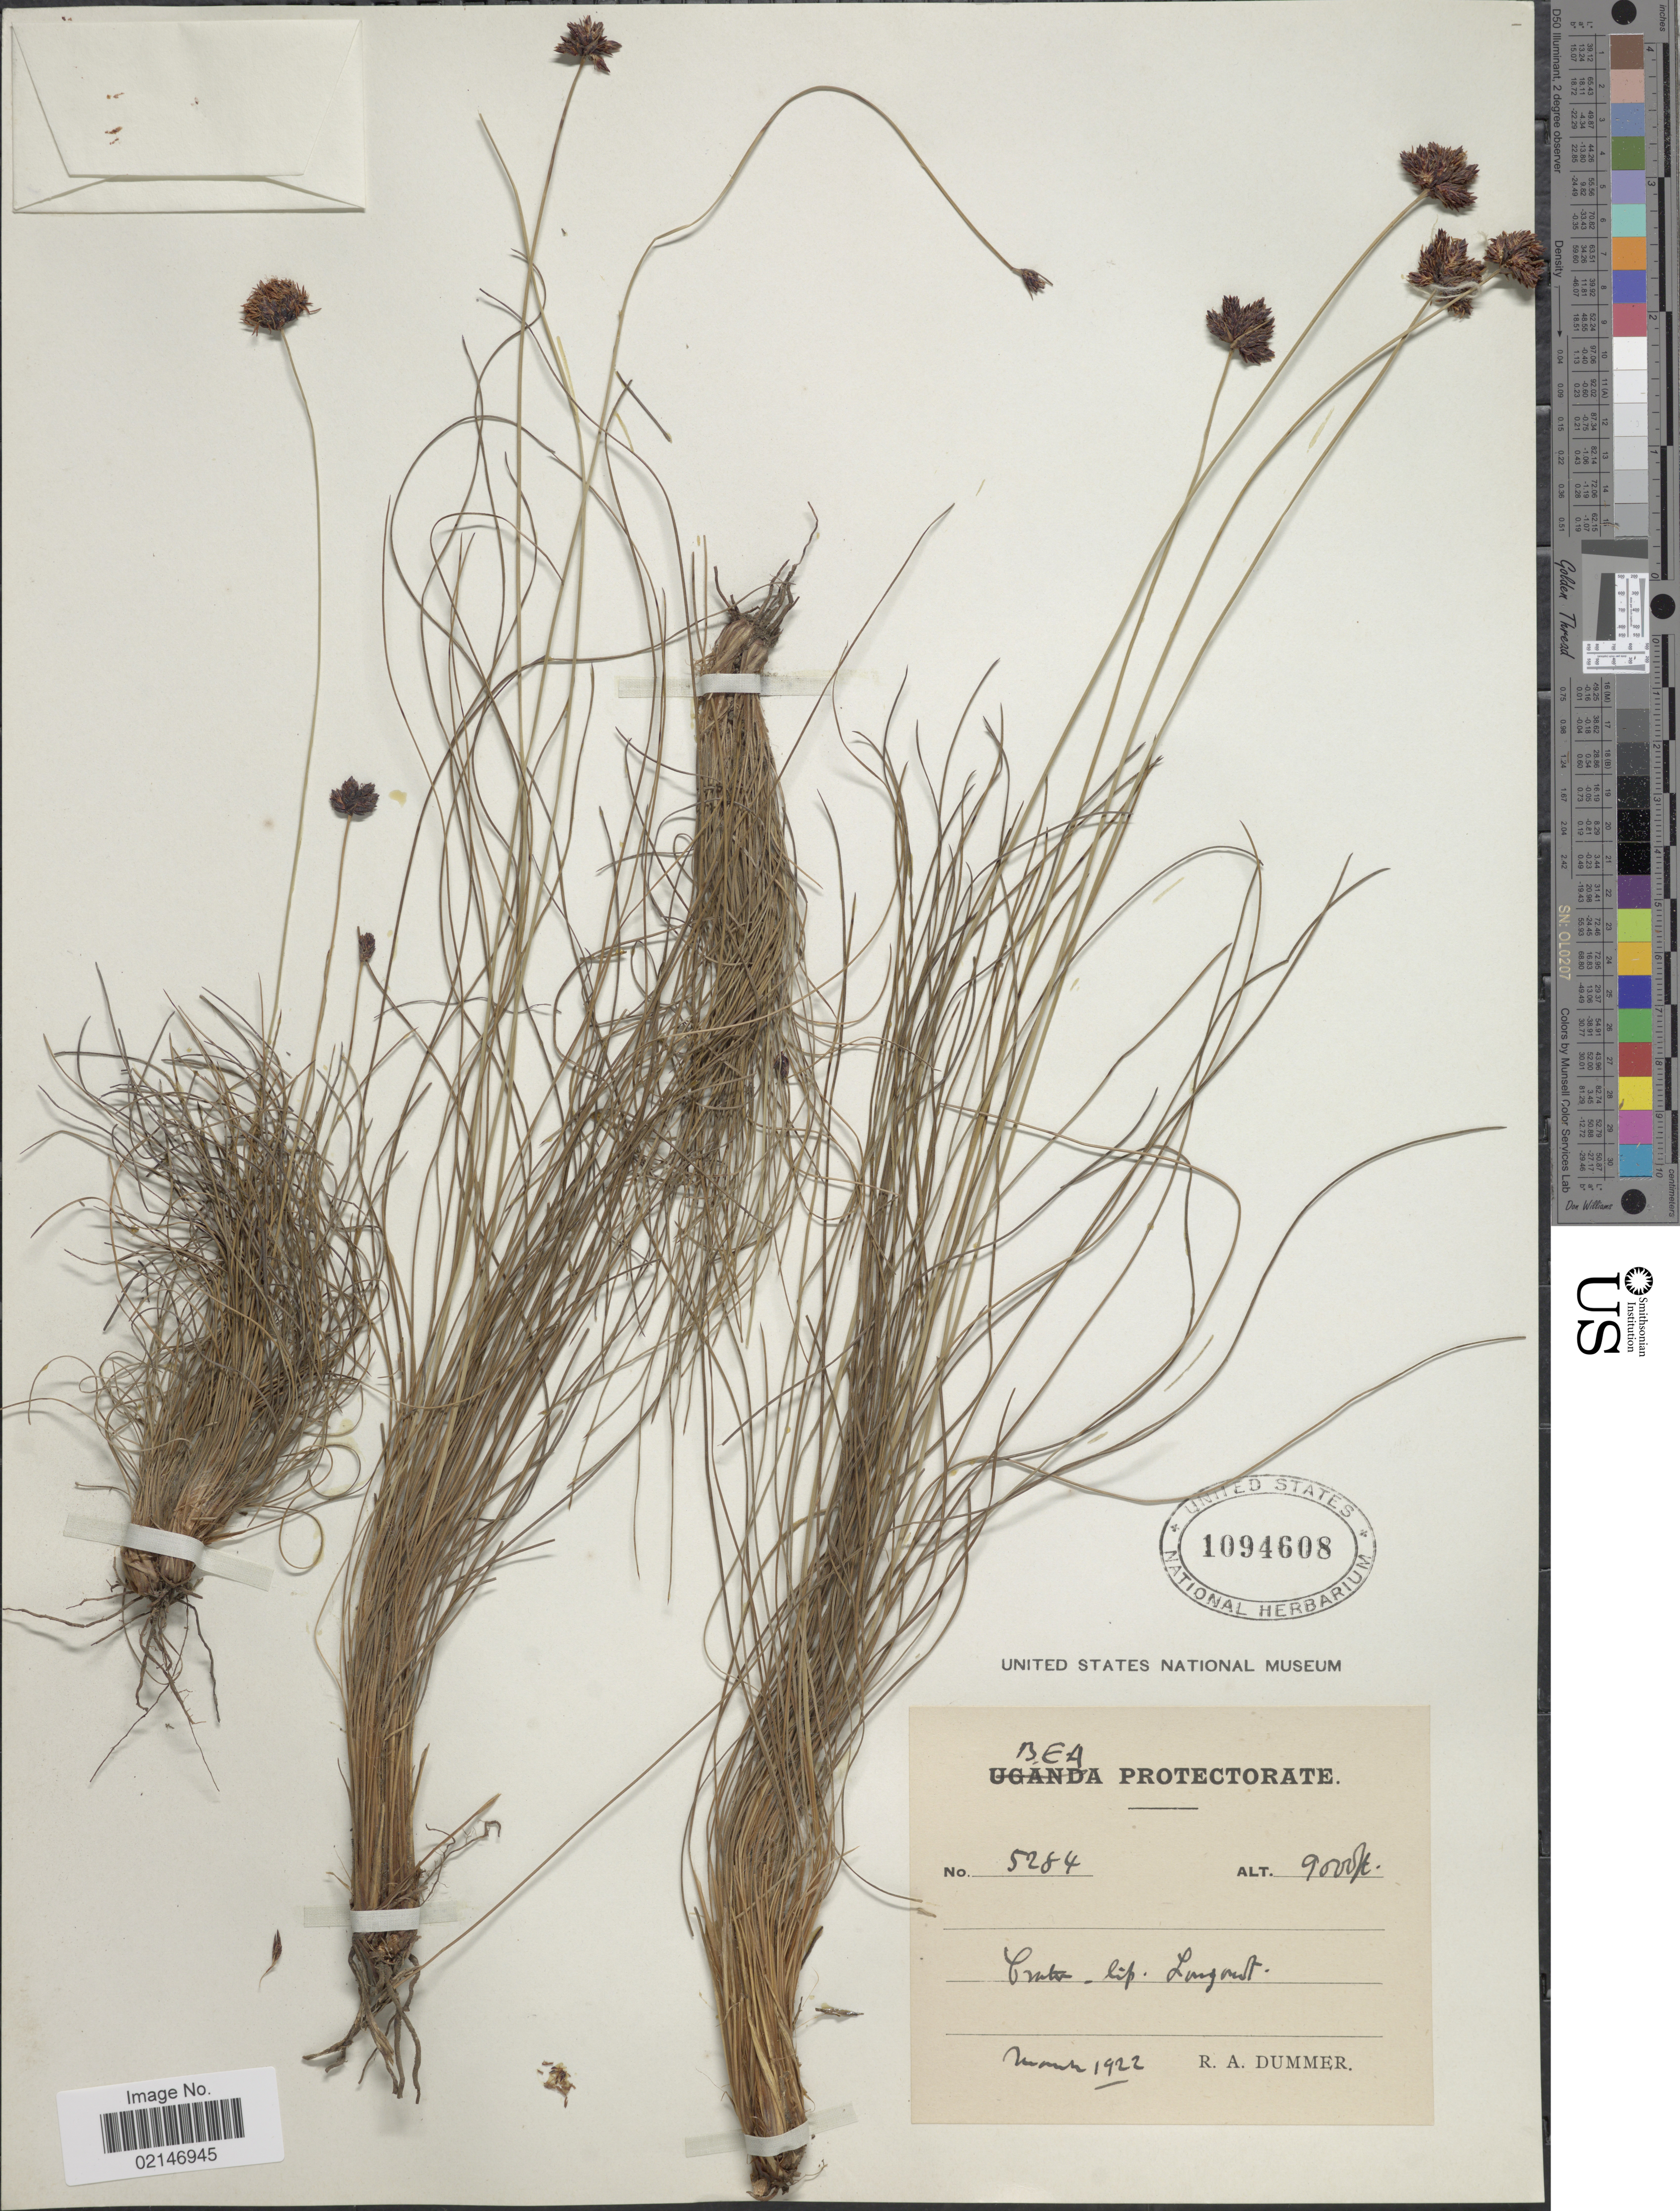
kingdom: Plantae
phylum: Tracheophyta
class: Liliopsida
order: Poales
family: Cyperaceae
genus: Bulbostylis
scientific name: Bulbostylis atrosanguinea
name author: (Boeckeler) C.B. Clarke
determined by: Strong, Mark T., (BOT), Smithsonian Institution - National Museum of Natural History (UNITED STATES)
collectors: R. Dümmer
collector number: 5284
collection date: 1922-03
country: Kenya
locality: BEA, Crater [interpreted]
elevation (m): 2743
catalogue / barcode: US 1094608